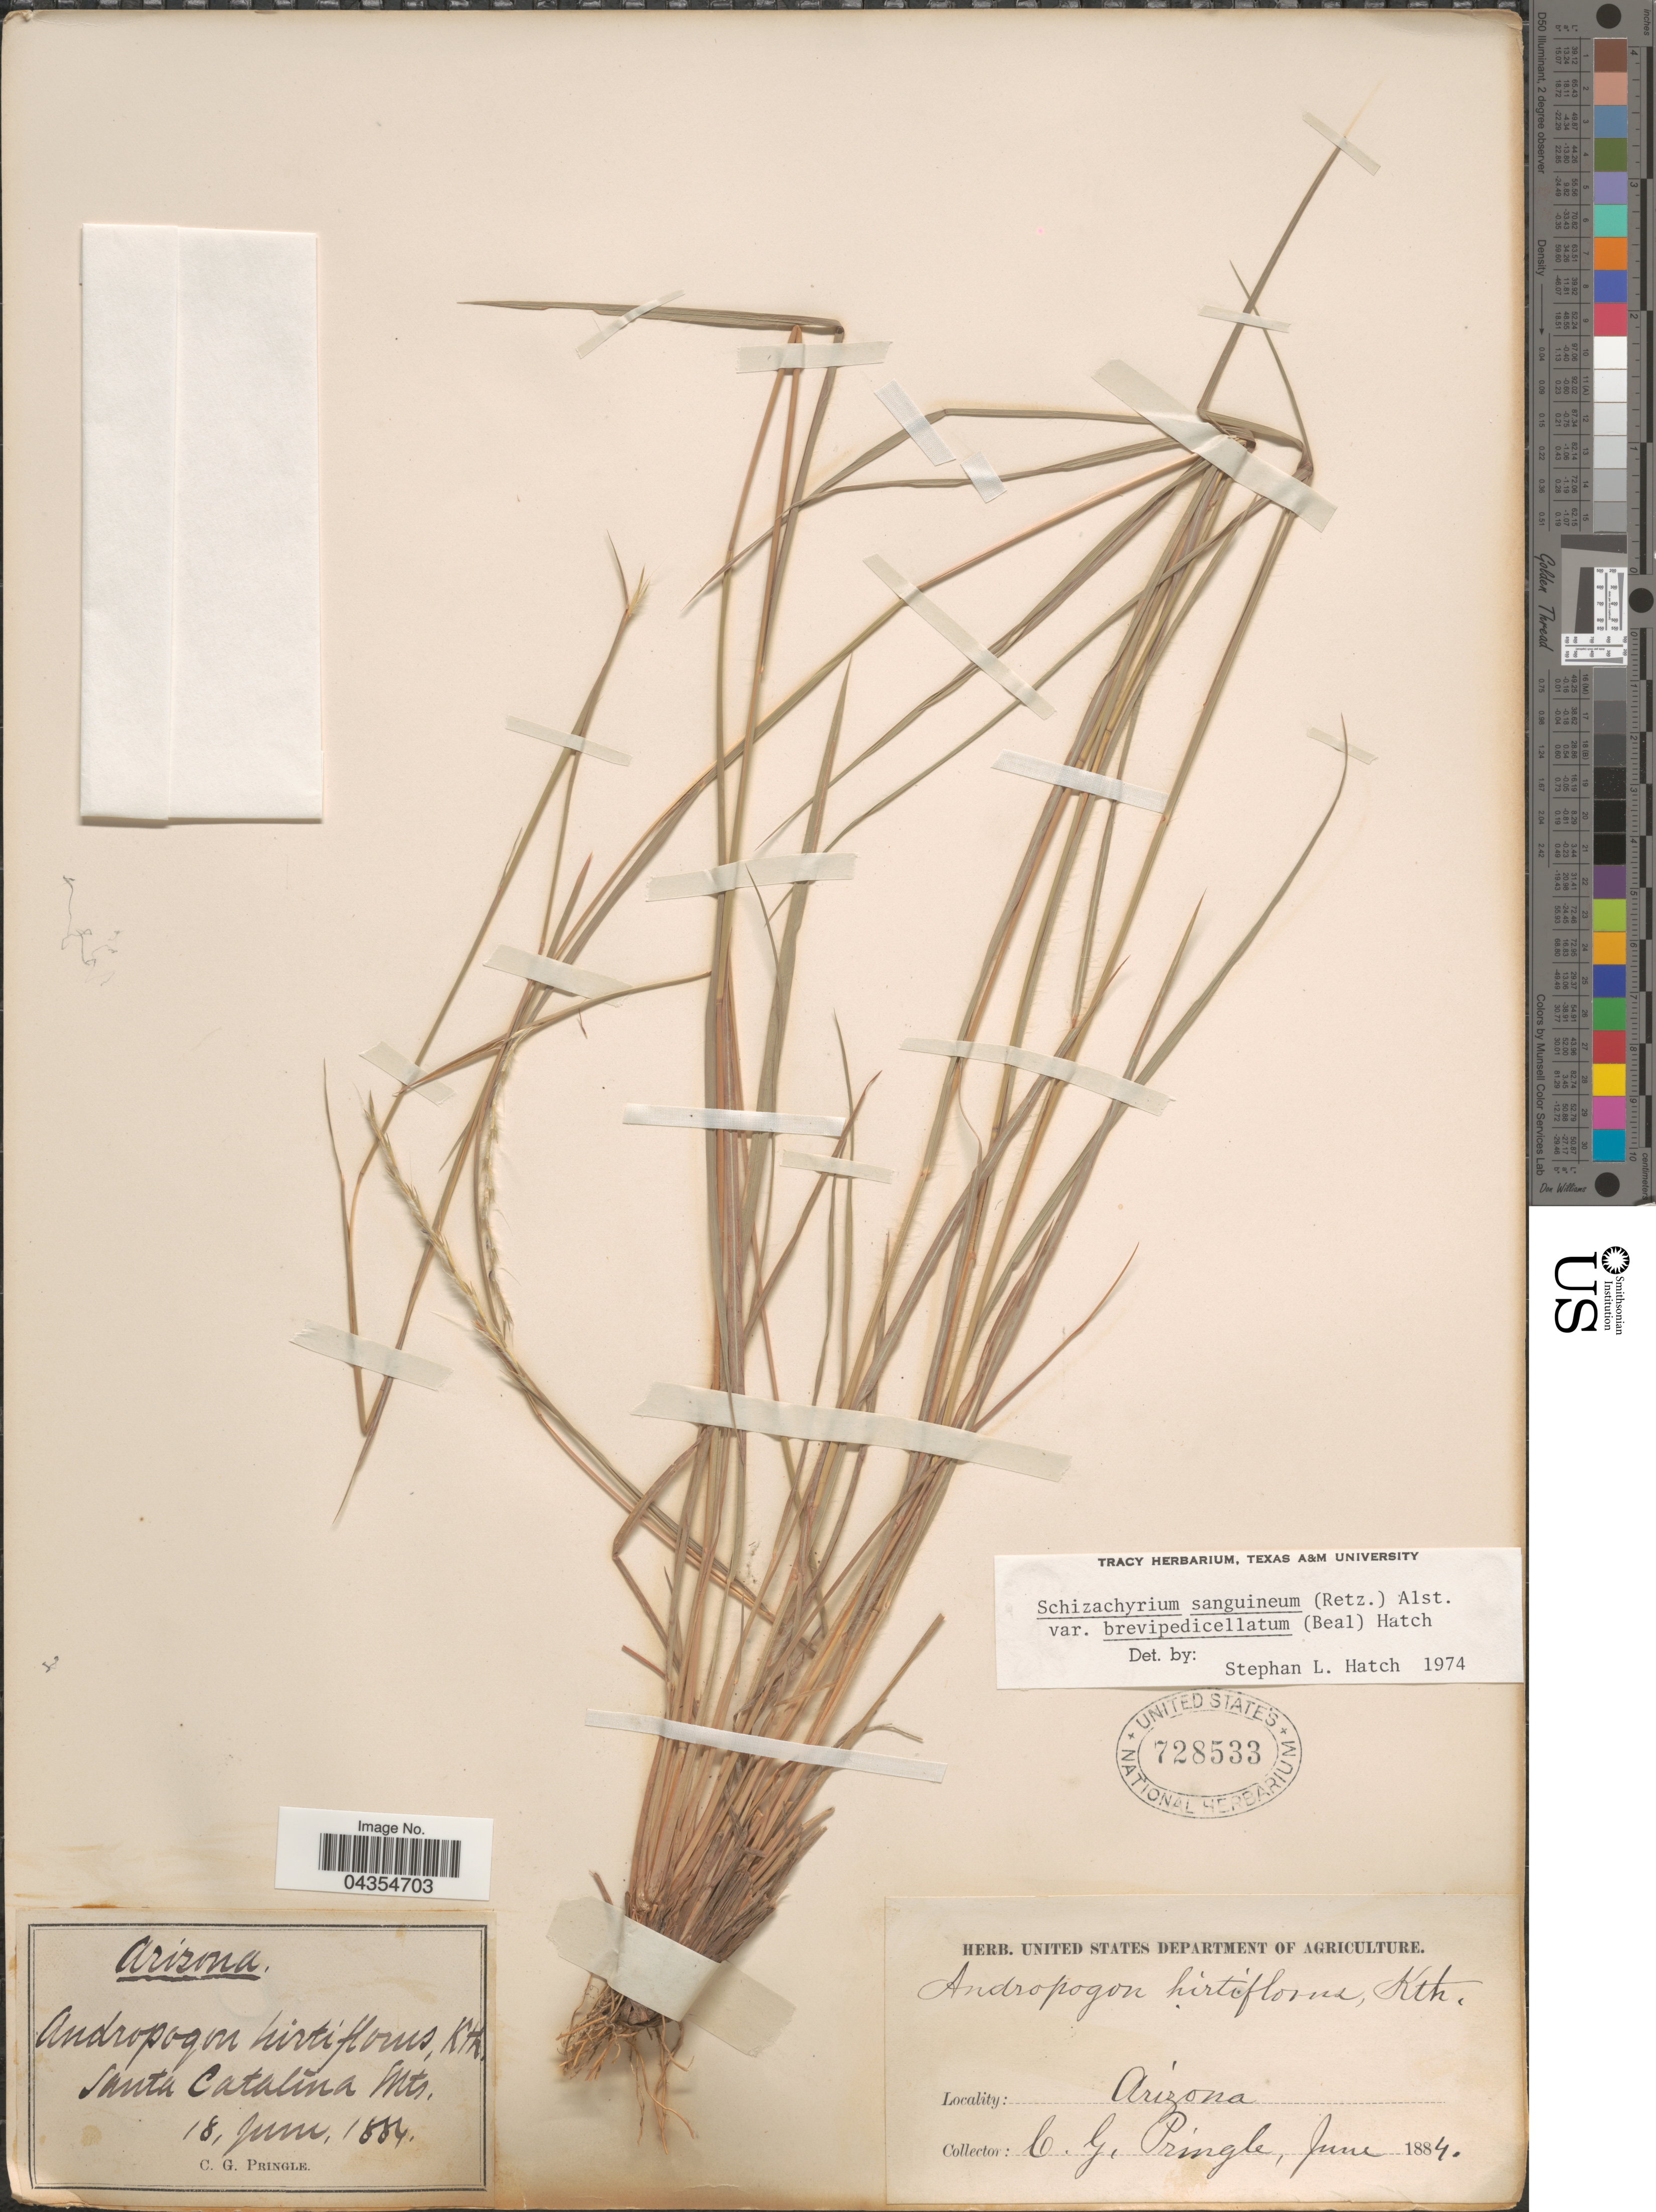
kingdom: Plantae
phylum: Tracheophyta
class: Liliopsida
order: Poales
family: Poaceae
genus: Schizachyrium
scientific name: Schizachyrium sanguineum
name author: (Retz.) Alston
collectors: C. G. Pringle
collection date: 1884-06-18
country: United States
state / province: Arizona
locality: Santa Catalina Mts.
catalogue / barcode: US 728533